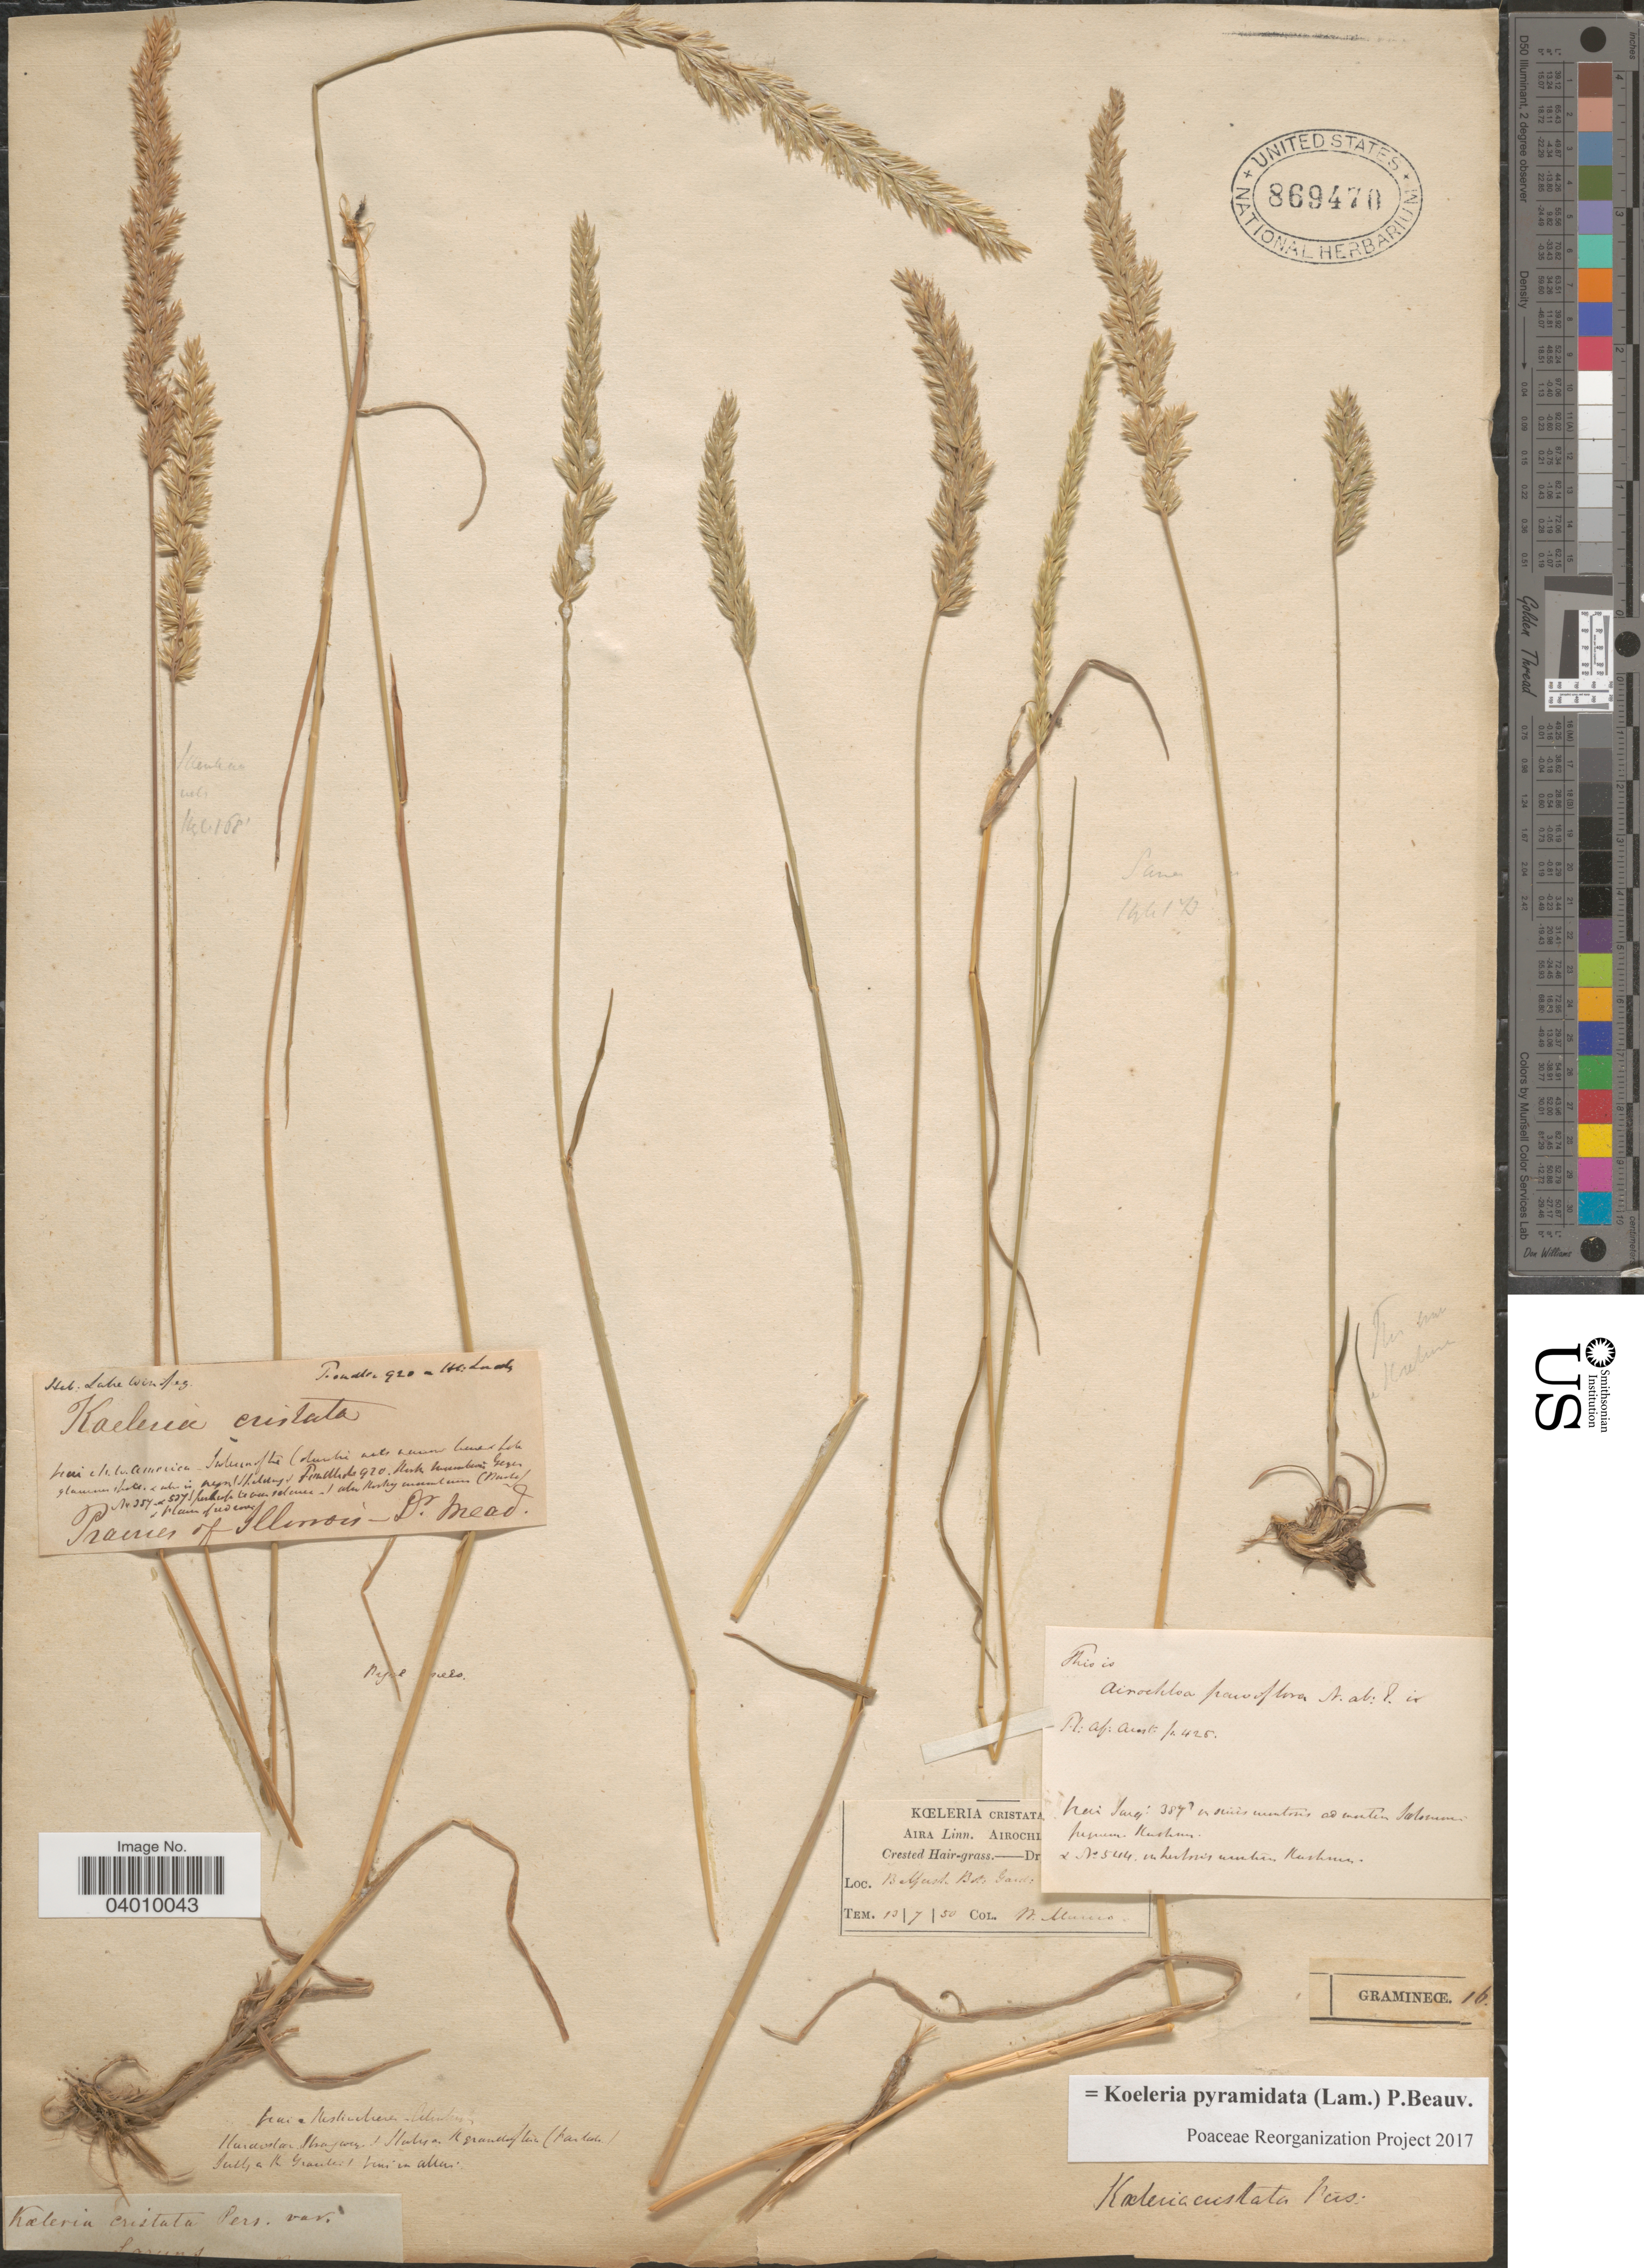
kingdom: Plantae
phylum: Tracheophyta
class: Liliopsida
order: Poales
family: Poaceae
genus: Koeleria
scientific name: Koeleria pyramidata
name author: (Lam.) P. Beauv.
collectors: -. Mead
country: United States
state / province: Illinois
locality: Lake Winipeg. Prairies of Illinois.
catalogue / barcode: US 869470